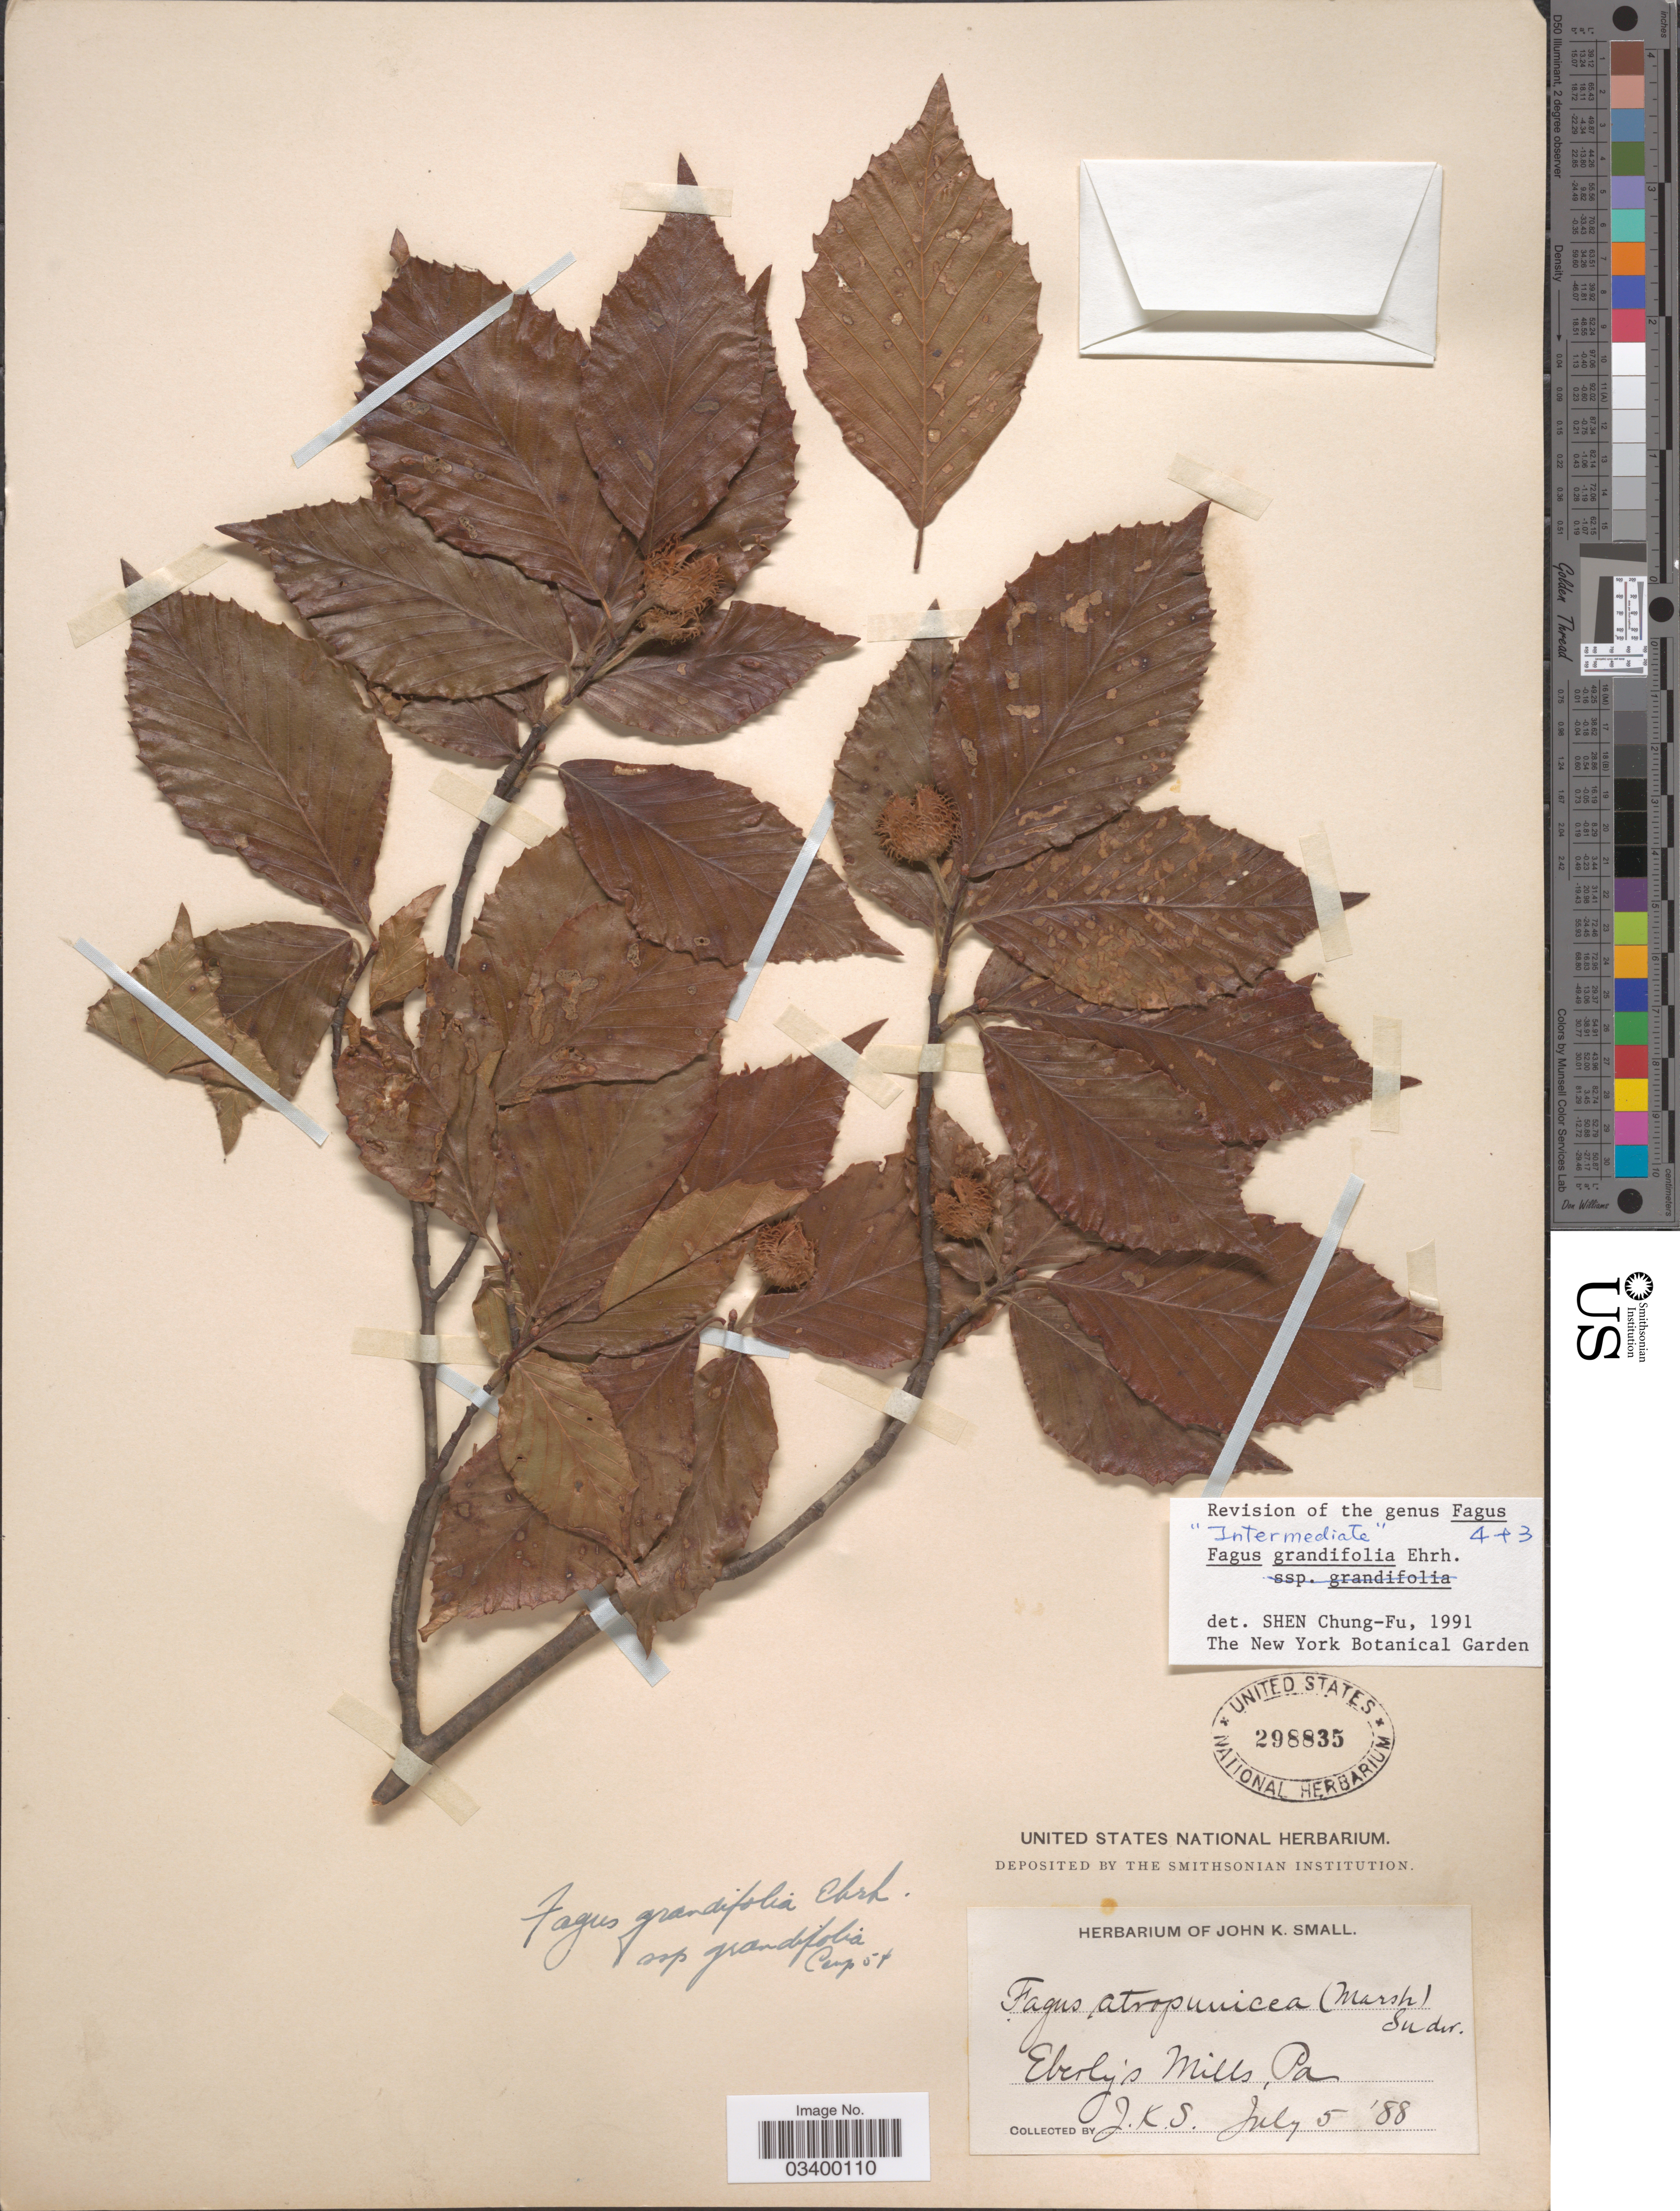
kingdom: Plantae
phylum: Tracheophyta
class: Magnoliopsida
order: Fagales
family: Fagaceae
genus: Fagus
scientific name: Fagus grandifolia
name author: Ehrh.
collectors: J. K. Small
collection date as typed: Transcribed d/m/y: 5/7/88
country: United States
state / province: Pennsylvania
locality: Eberly's Mills.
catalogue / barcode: US 298835